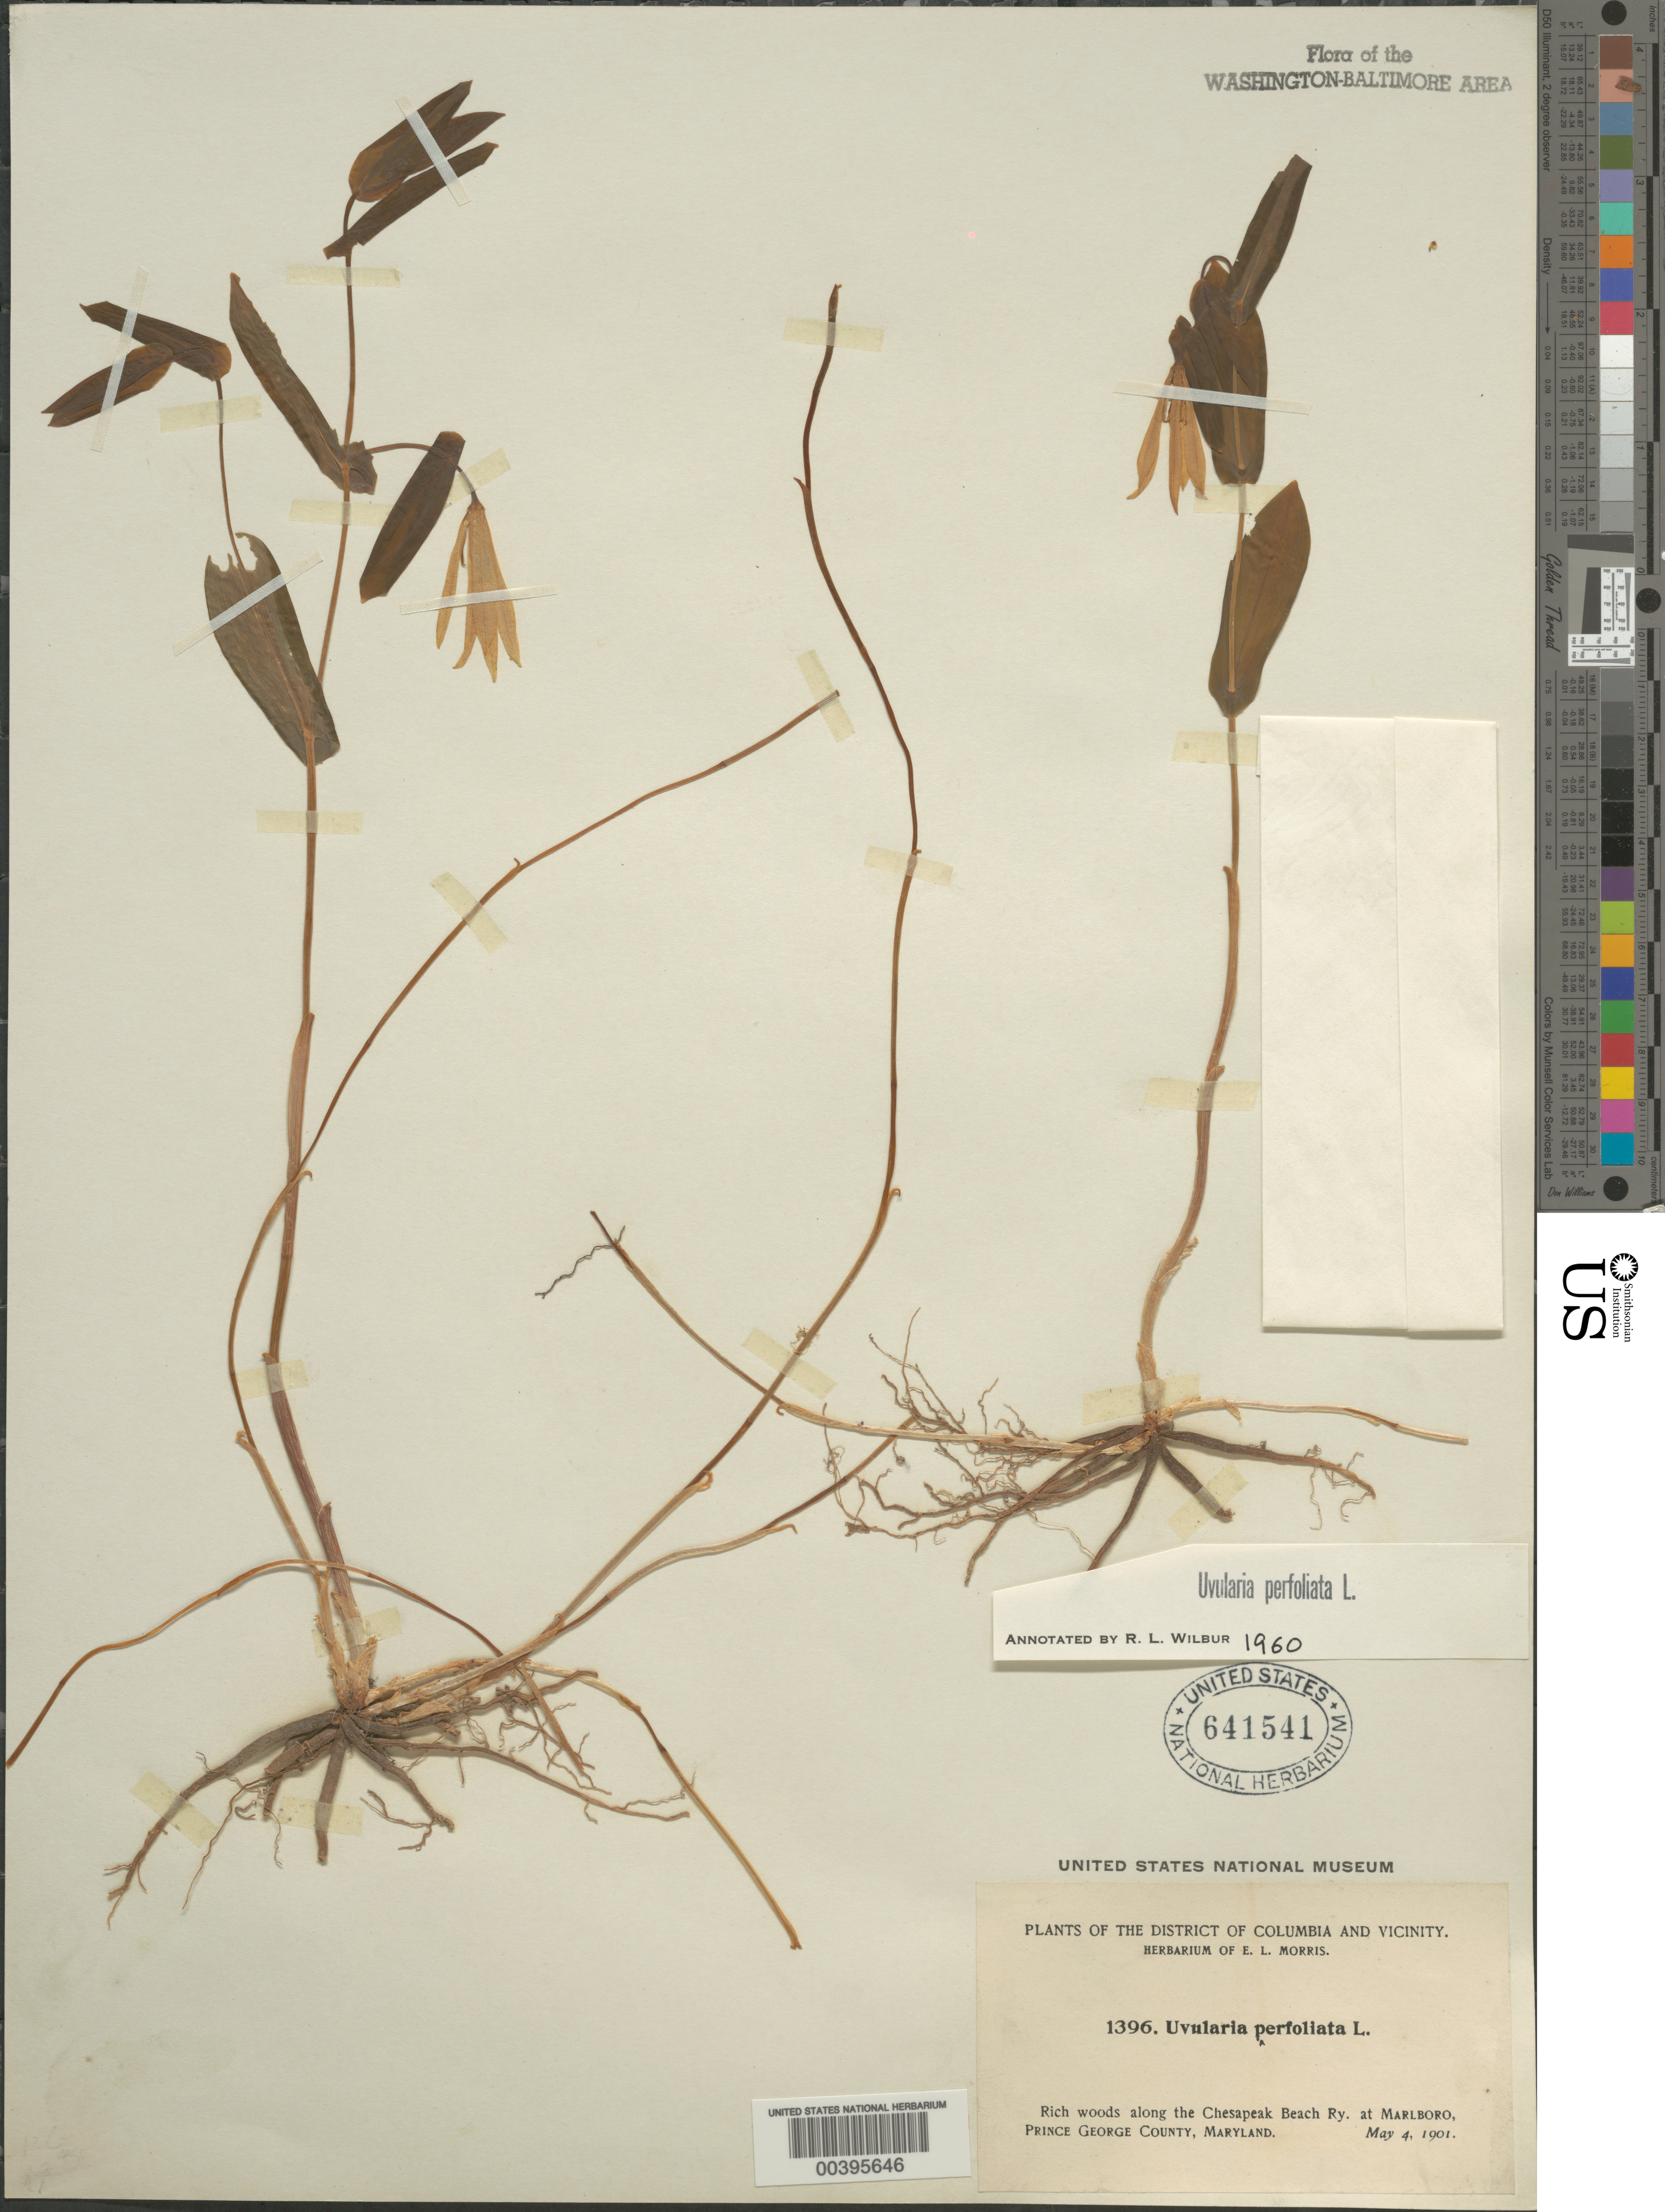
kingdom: Plantae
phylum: Tracheophyta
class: Liliopsida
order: Liliales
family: Colchicaceae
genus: Uvularia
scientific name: Uvularia perfoliata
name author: L.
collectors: E. L. Morris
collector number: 1396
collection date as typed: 04 May 1901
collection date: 1901-05-04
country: United States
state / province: Maryland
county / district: Prince George's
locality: Chesapeake Bay Railroad at Marlboro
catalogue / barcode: US 641541